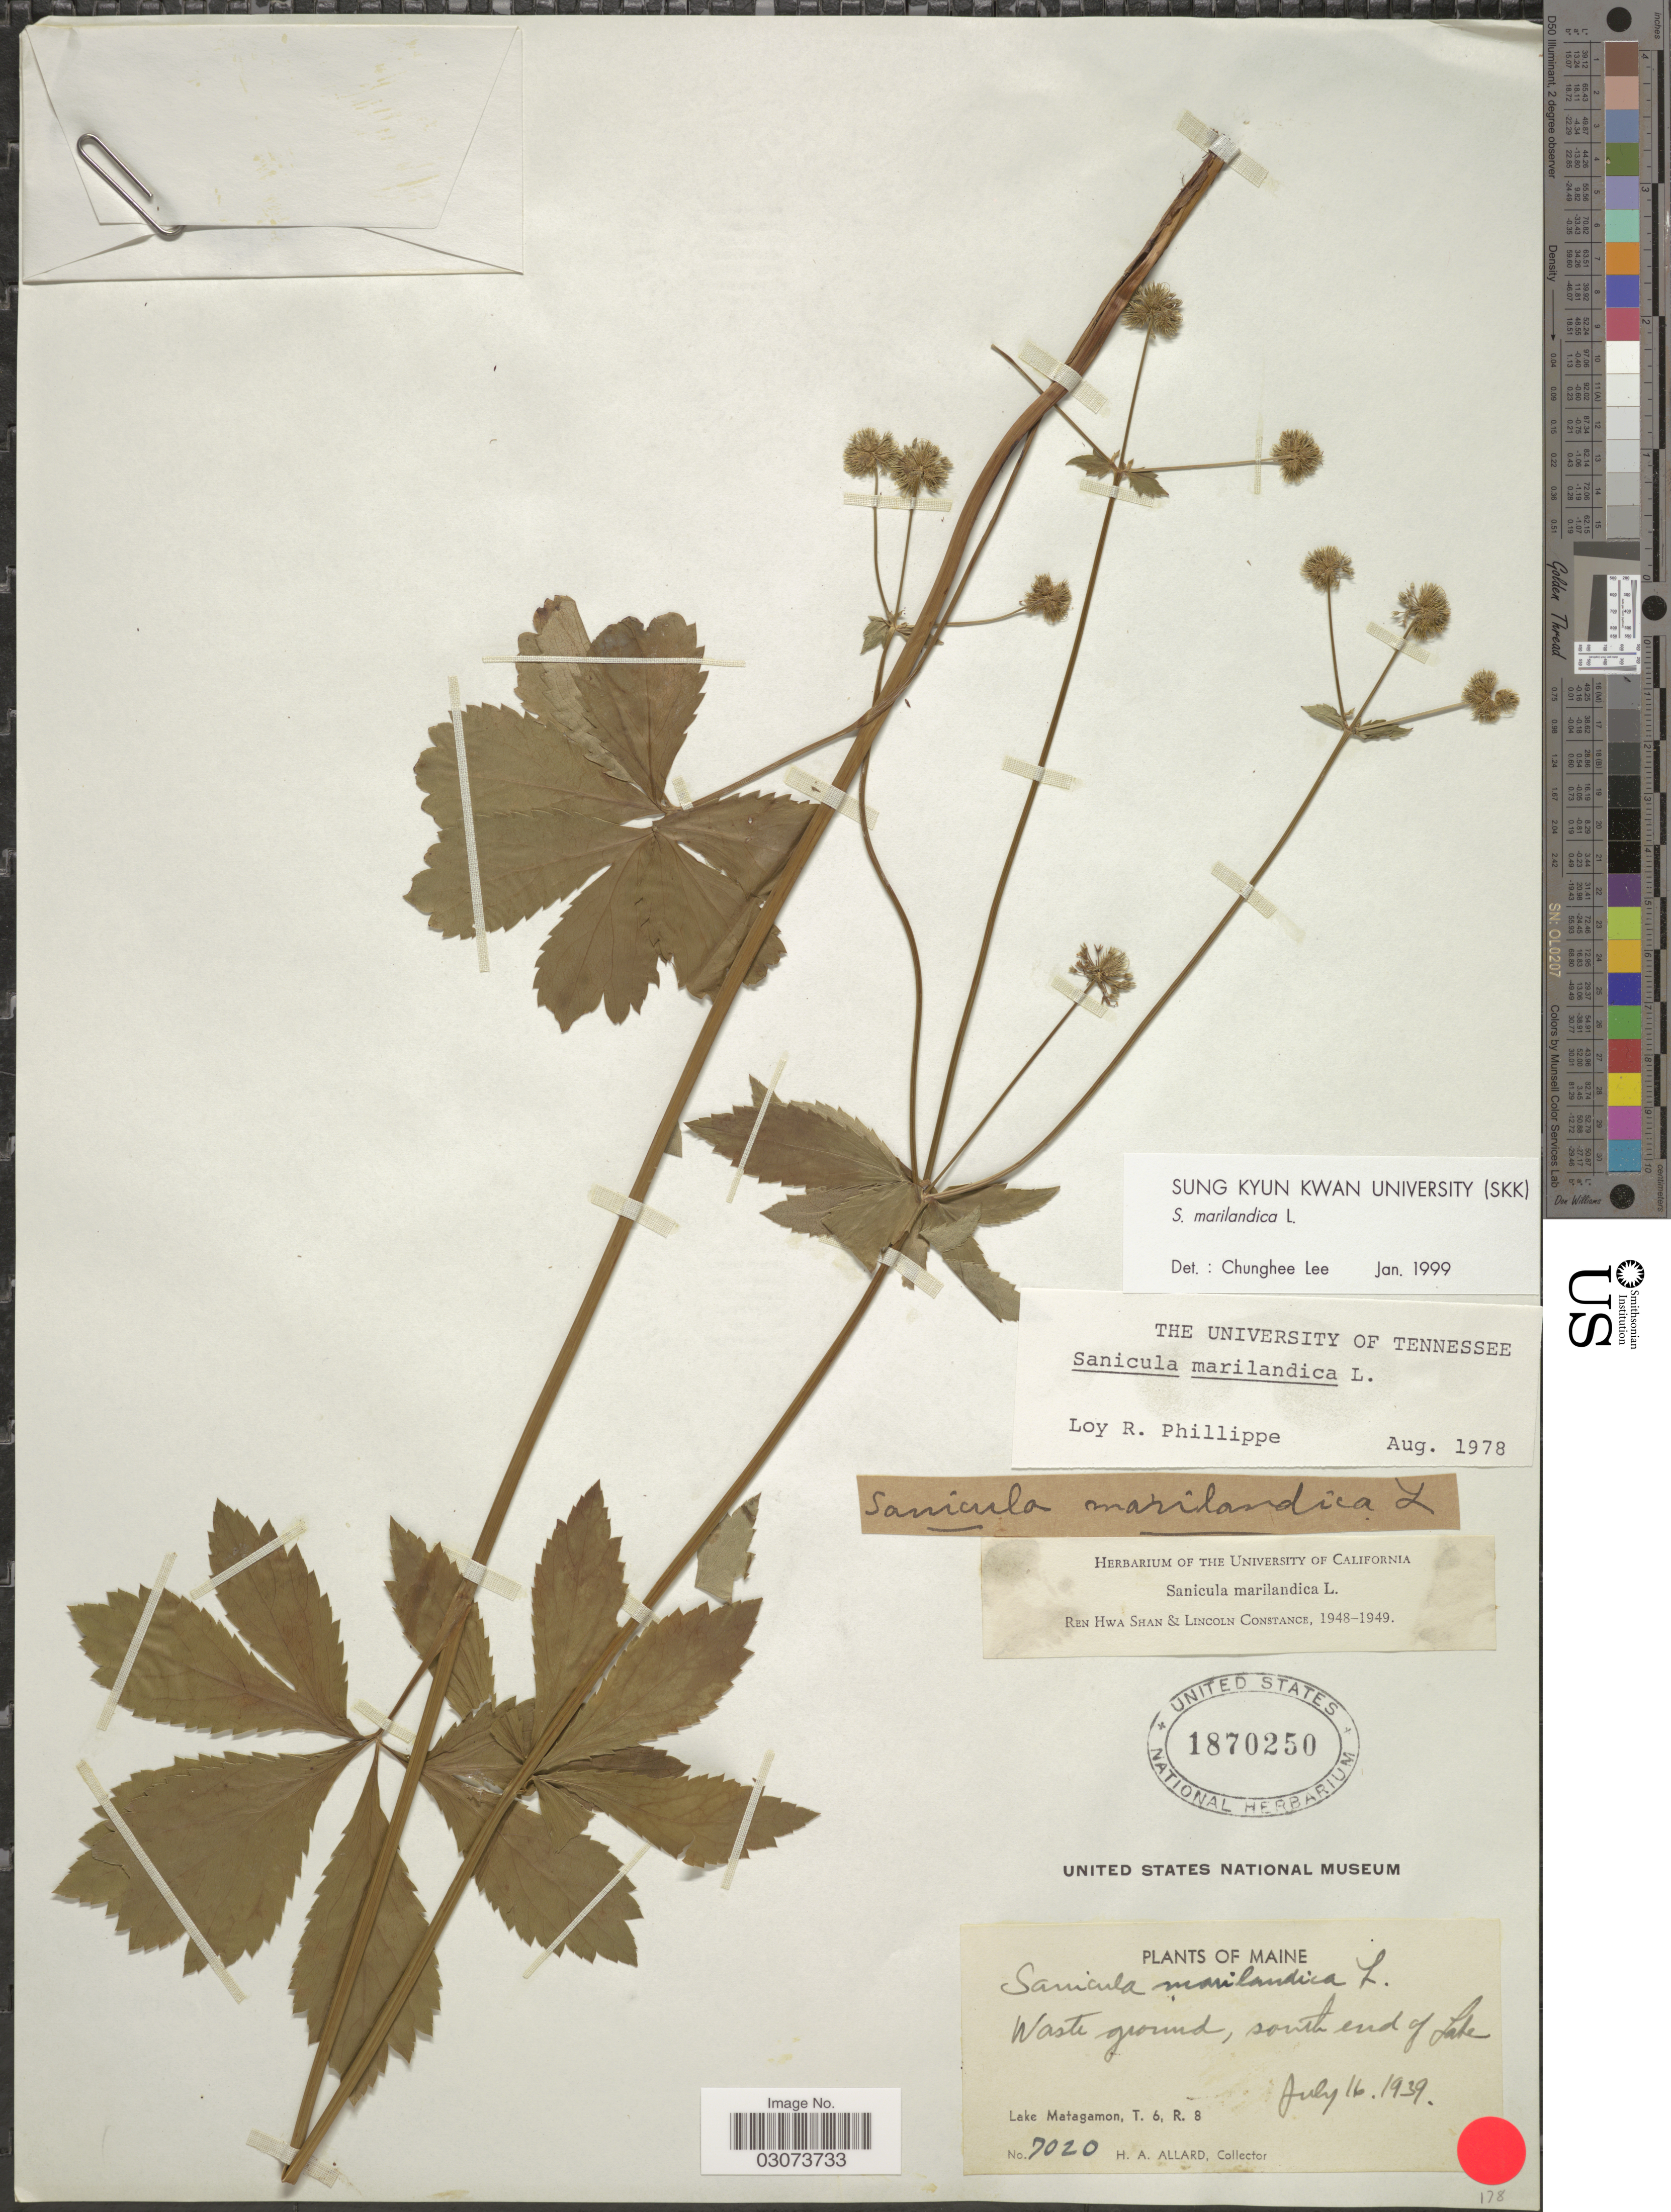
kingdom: Plantae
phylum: Tracheophyta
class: Magnoliopsida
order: Apiales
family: Apiaceae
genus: Sanicula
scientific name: Sanicula marilandica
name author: L.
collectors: H. A. Allard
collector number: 7020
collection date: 1939-07-16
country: United States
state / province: Maine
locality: South end of Lake. Lake Matagamon, T. 6, R. 8.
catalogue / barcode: US 1870250